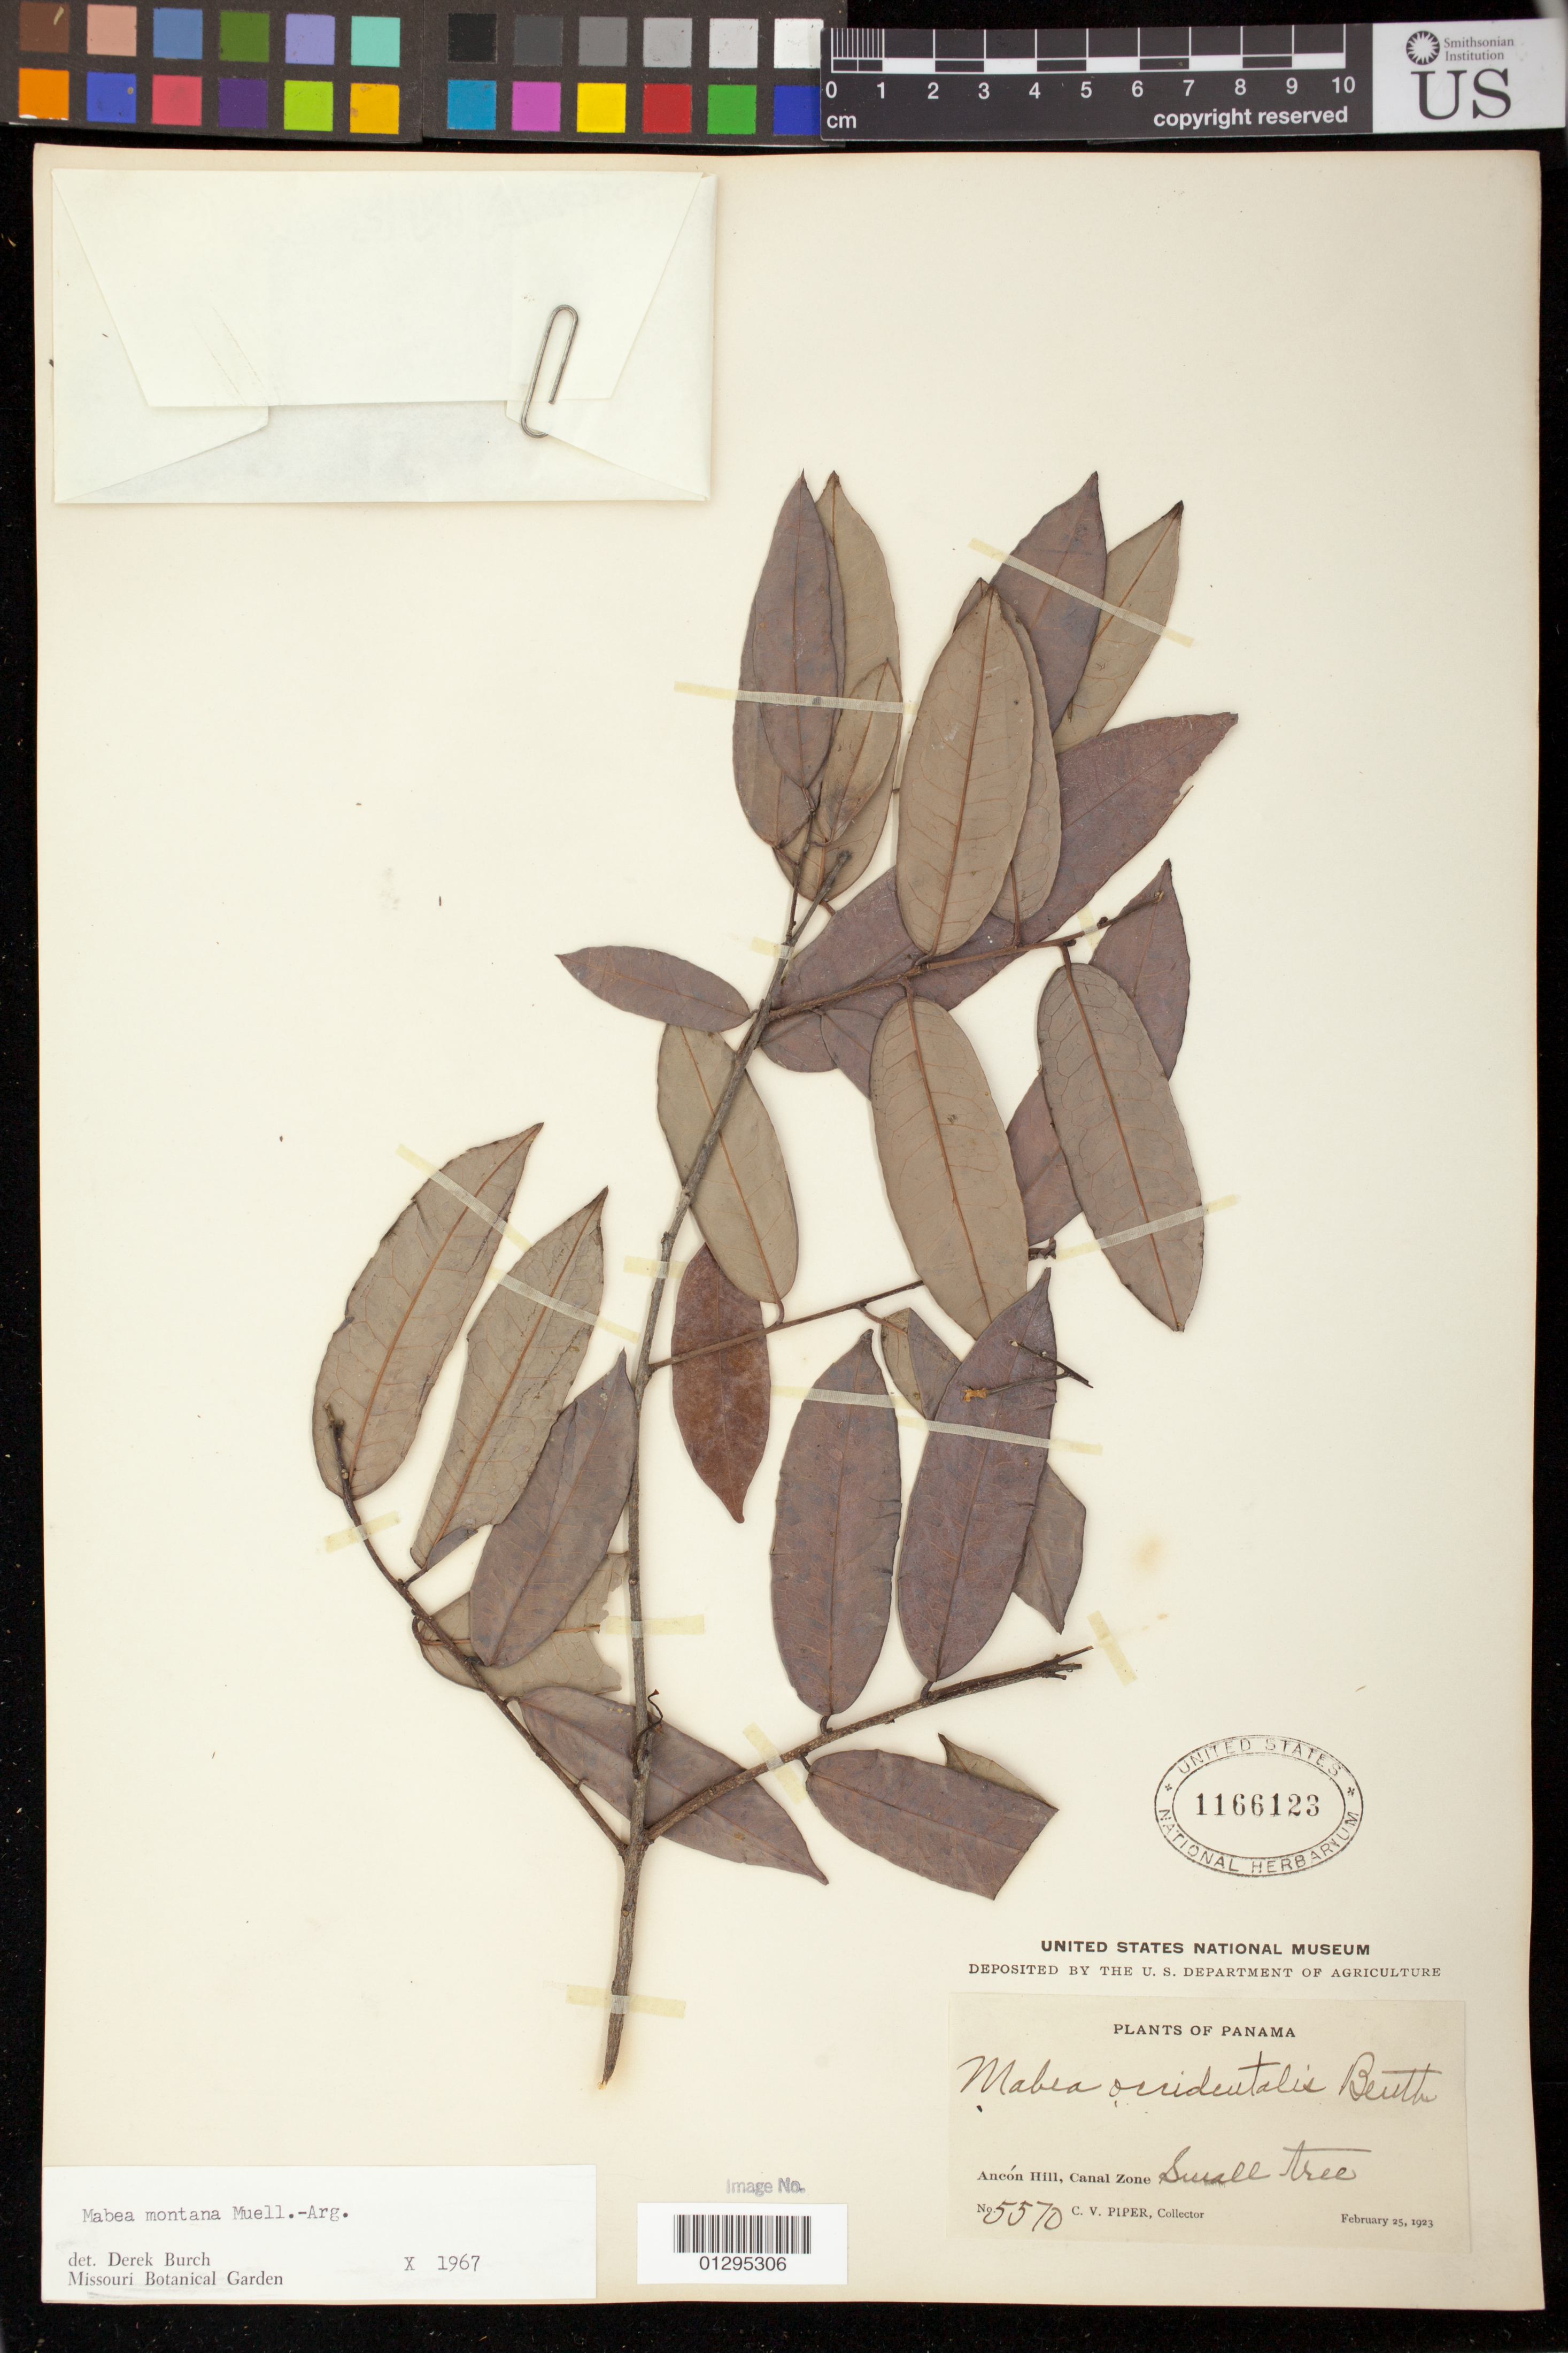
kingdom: Plantae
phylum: Tracheophyta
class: Magnoliopsida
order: Malpighiales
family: Euphorbiaceae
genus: Mabea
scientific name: Mabea montana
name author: Müll. Arg.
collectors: C. V. Piper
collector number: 5570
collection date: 1923-02-25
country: Panama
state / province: Colón / Panamá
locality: Ancon Hill, Canal Zone.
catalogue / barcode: US 1166123